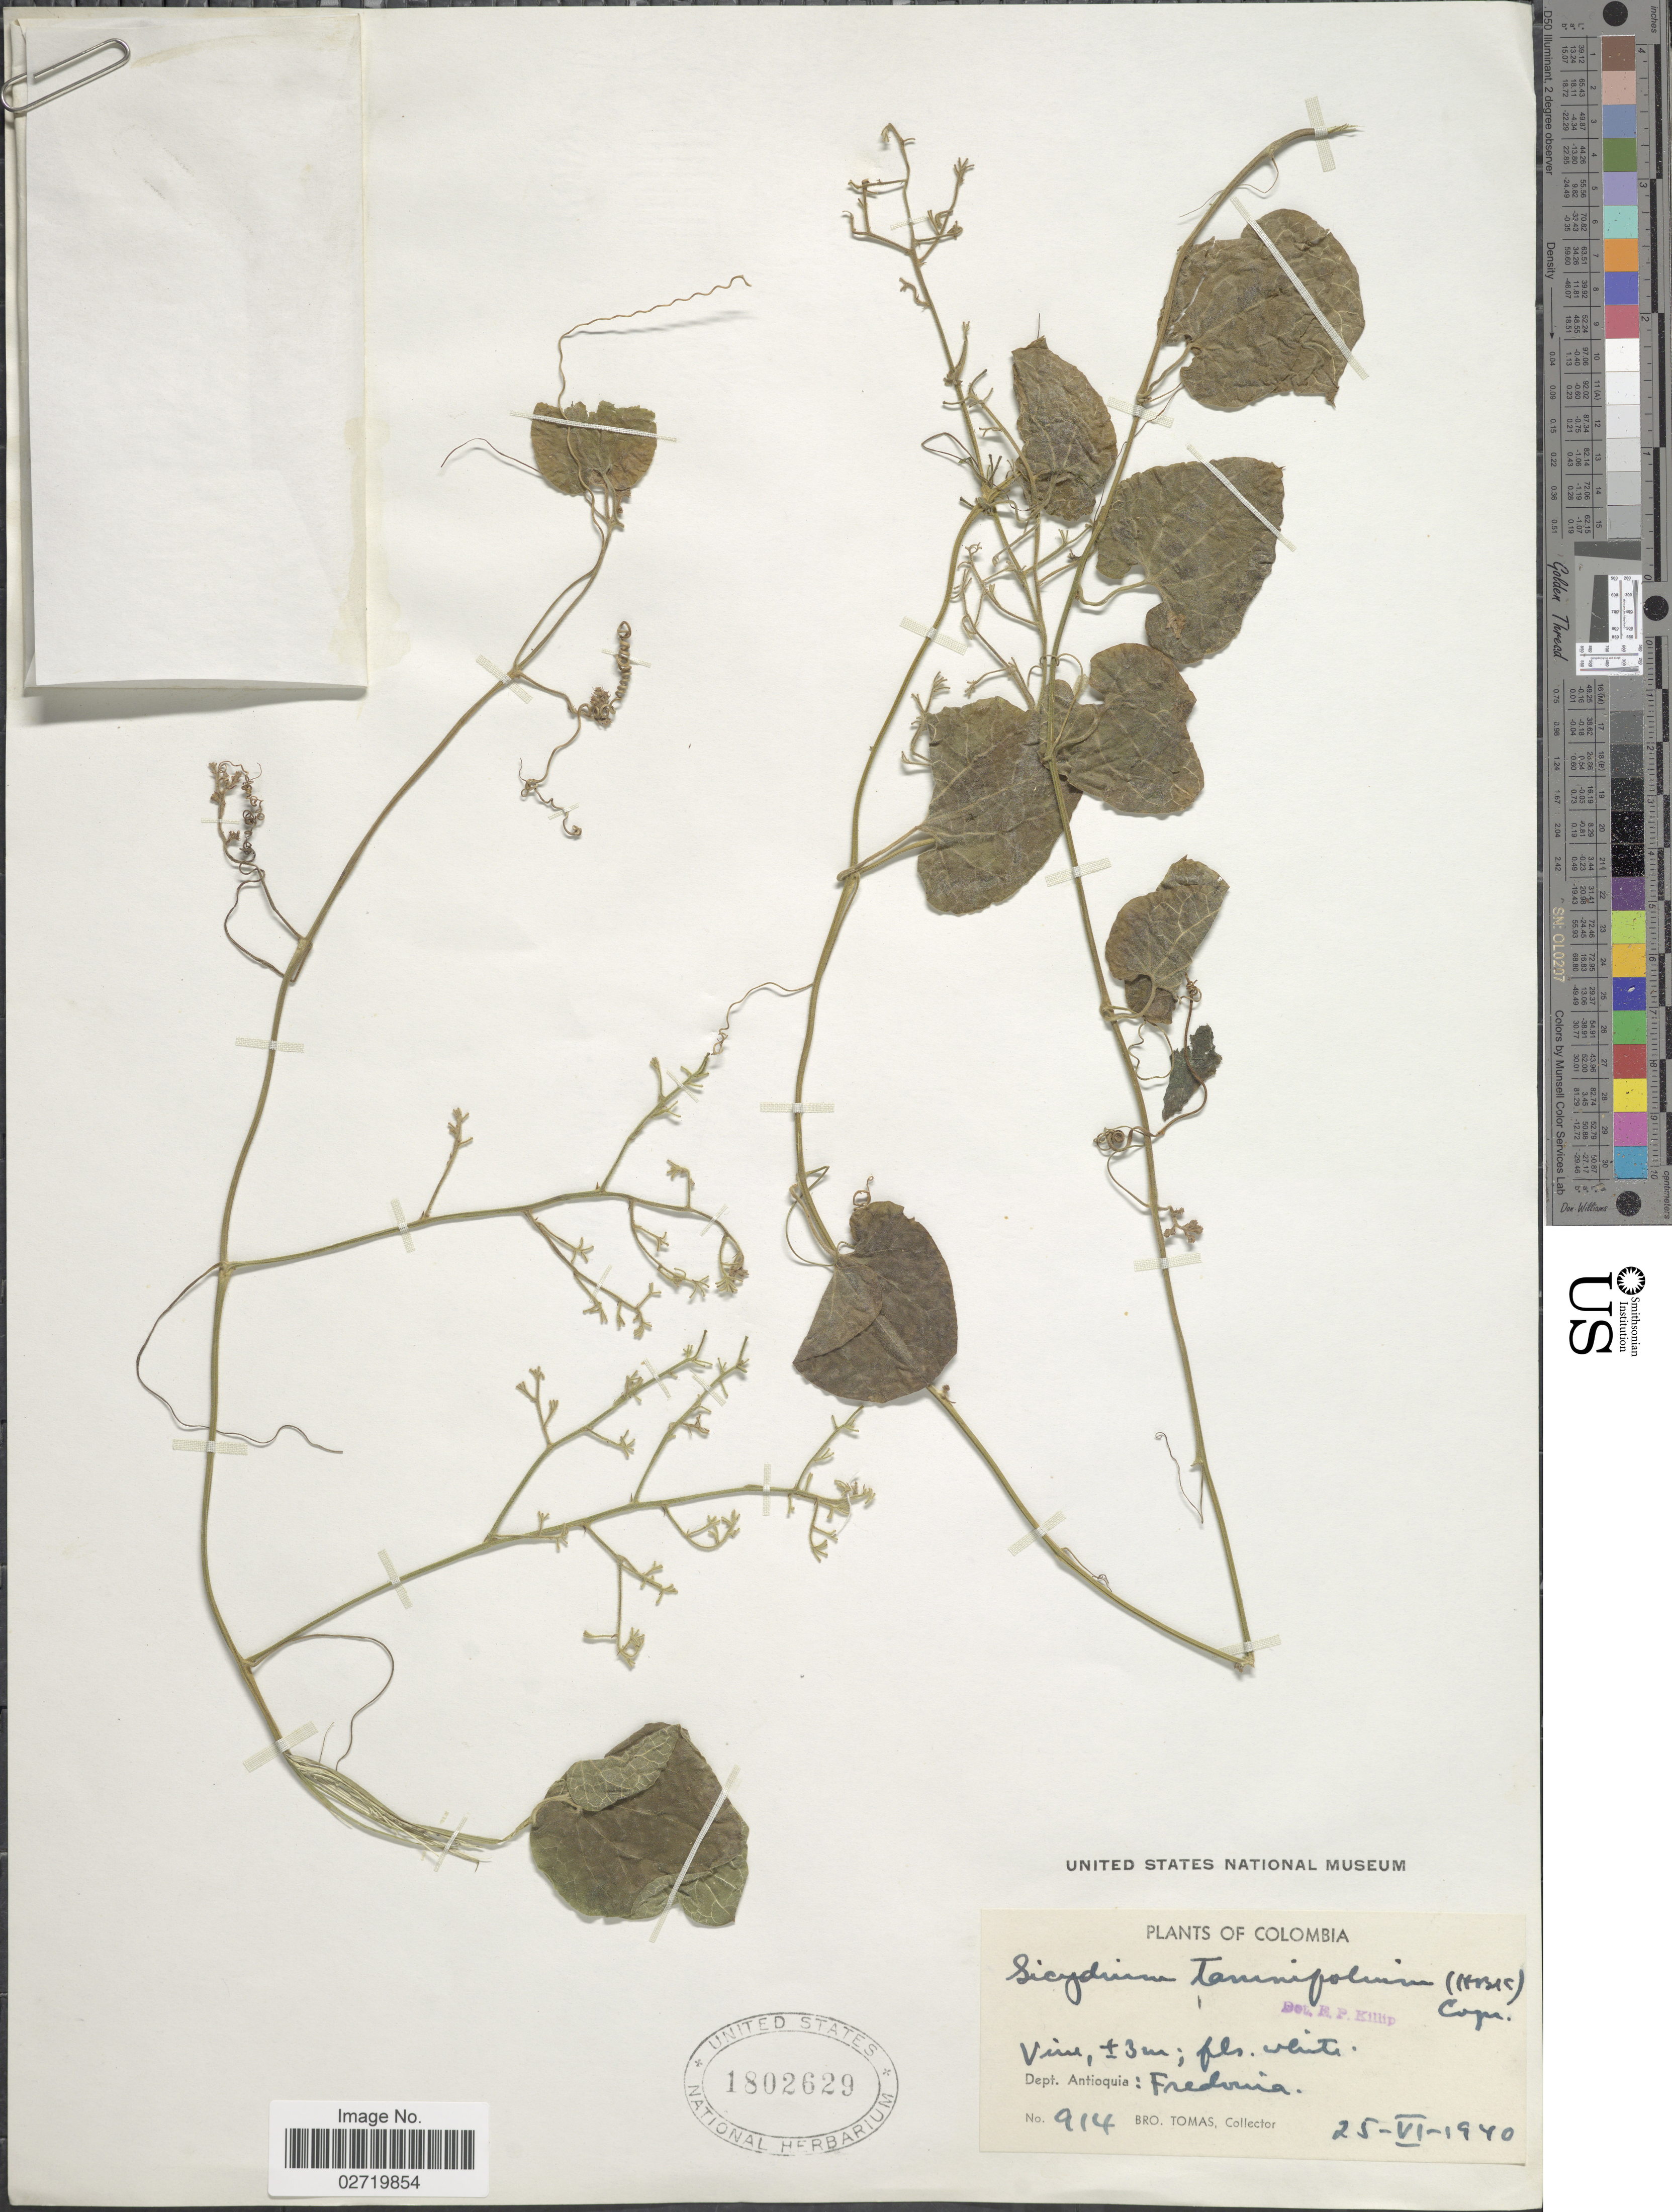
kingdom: Plantae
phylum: Tracheophyta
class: Magnoliopsida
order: Cucurbitales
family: Cucurbitaceae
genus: Sicydium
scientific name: Sicydium tamnifolium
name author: (Kunth) Cogn.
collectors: B. Tomas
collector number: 914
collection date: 1940-06-25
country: Colombia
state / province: Antioquia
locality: Dept. Antioquia: Fredonia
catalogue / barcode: US 1802629